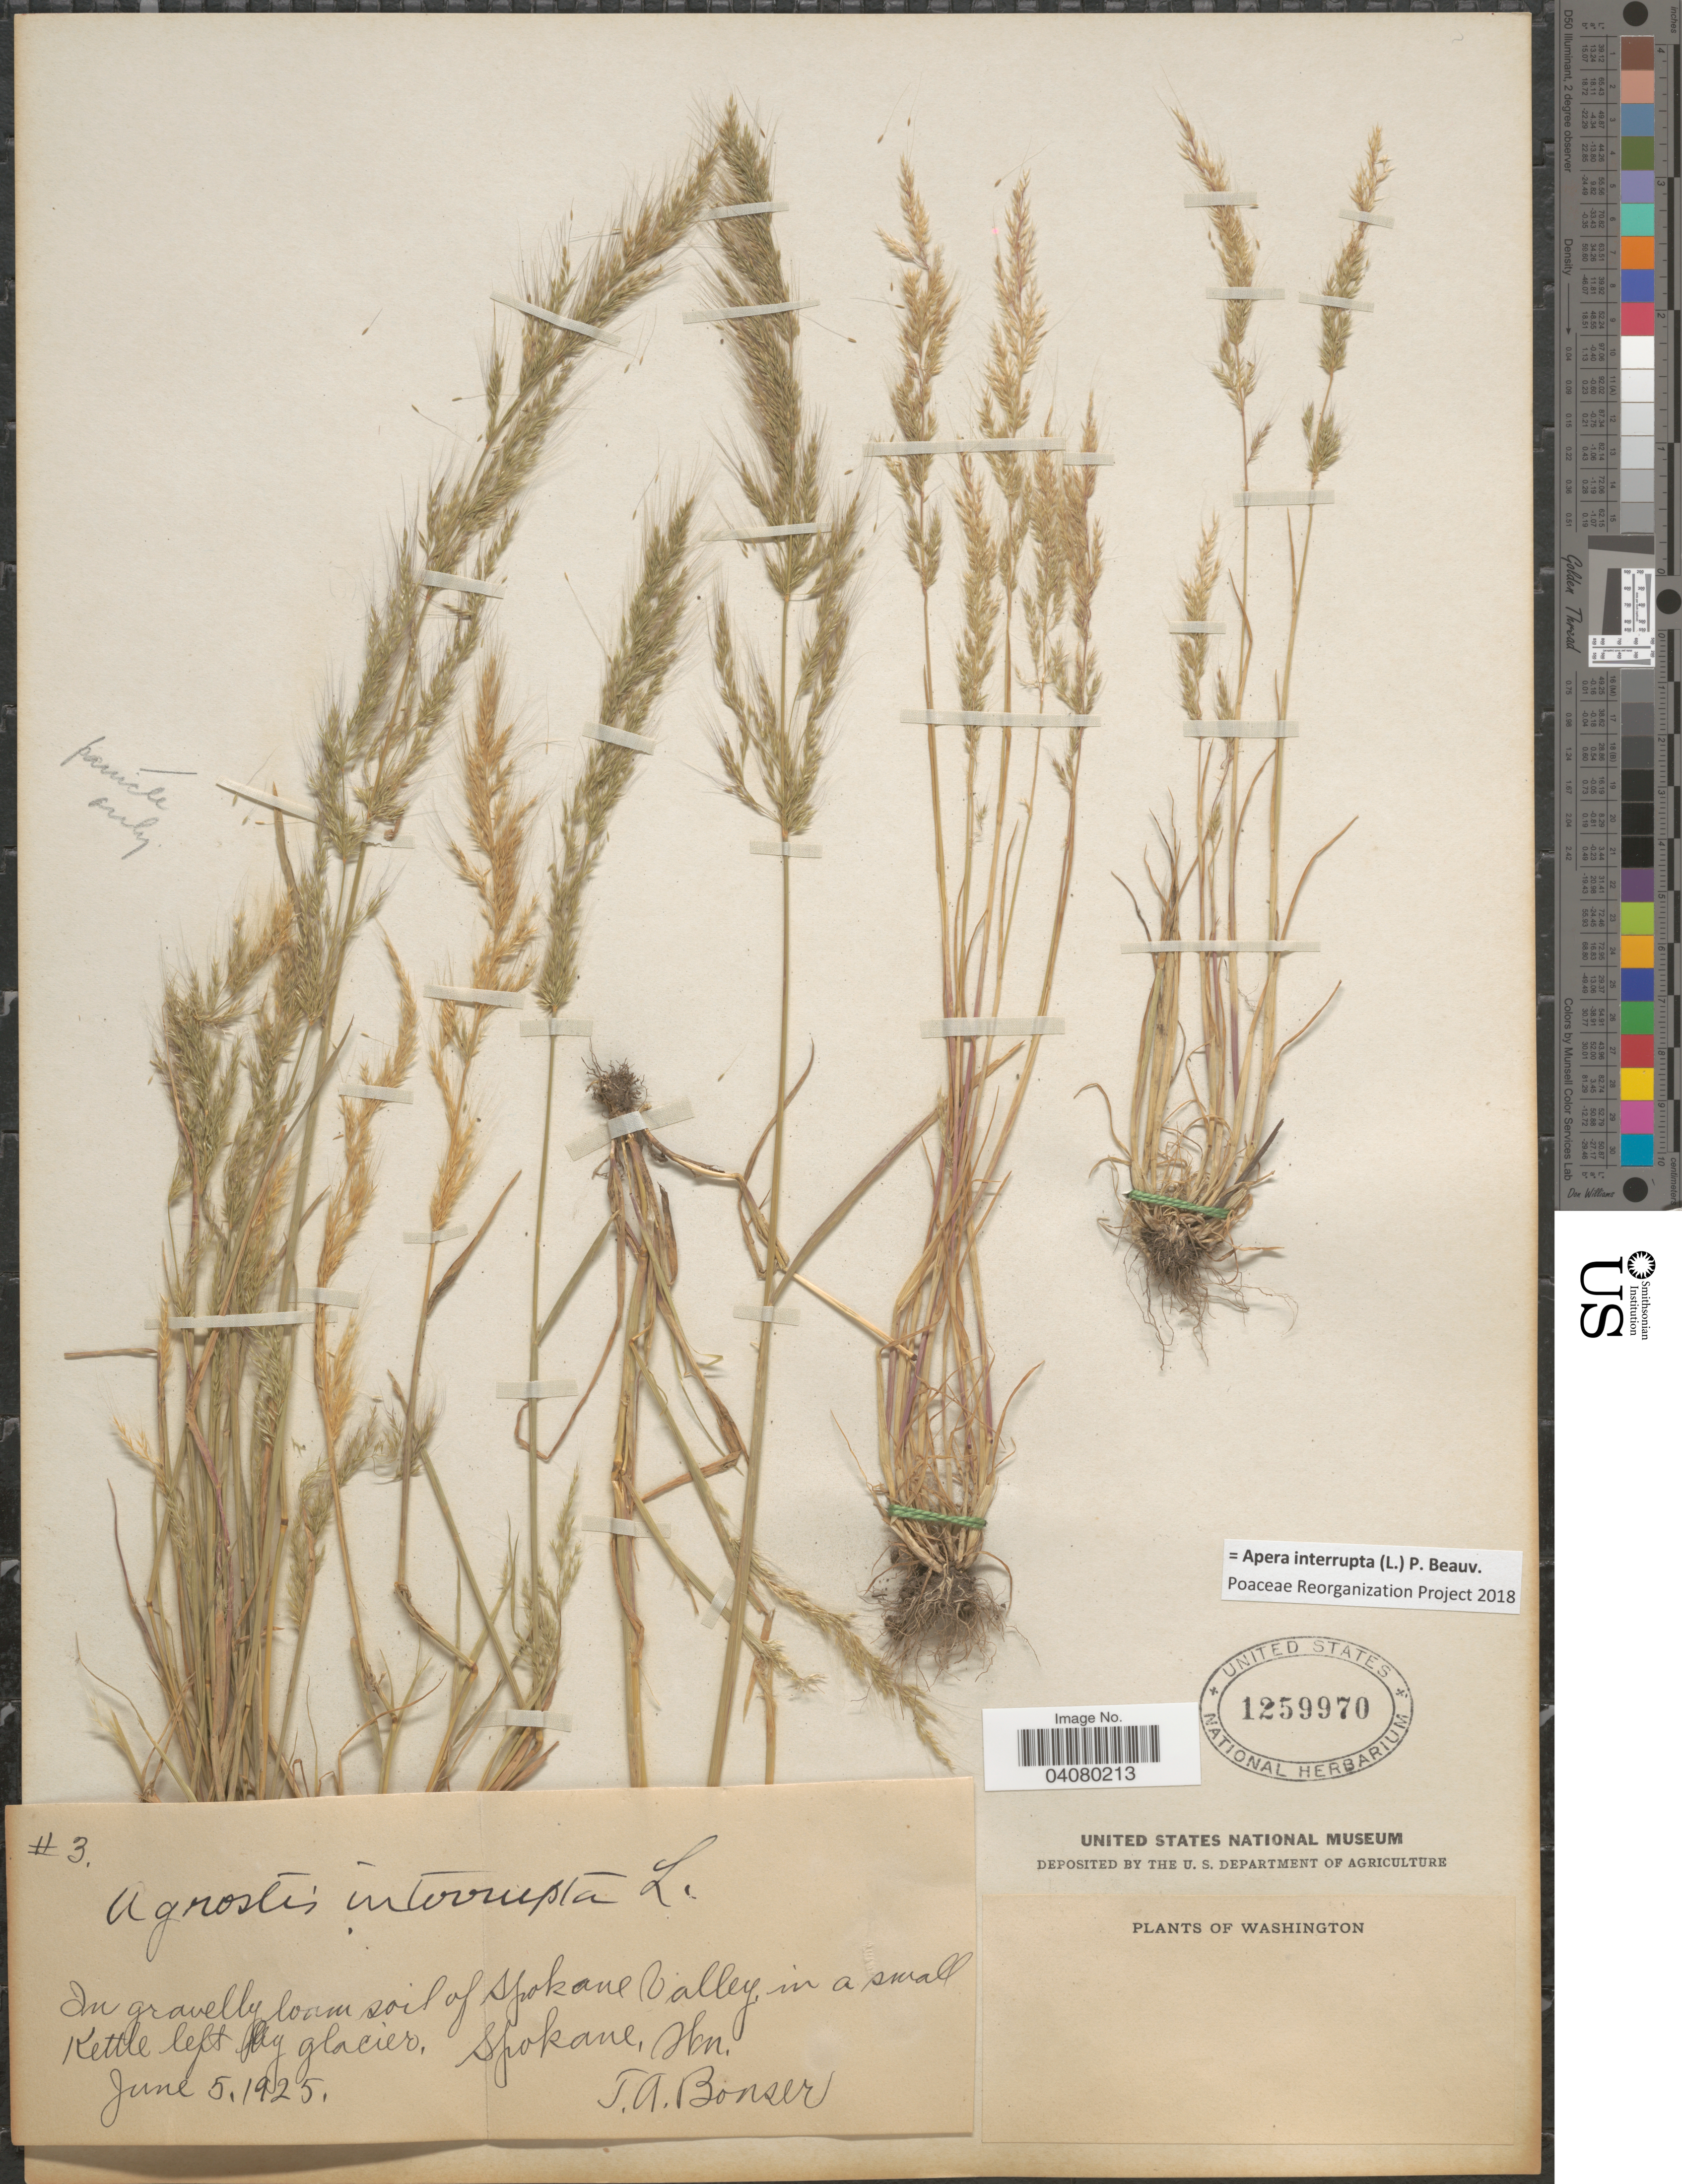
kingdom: Plantae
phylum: Tracheophyta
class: Liliopsida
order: Poales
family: Poaceae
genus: Apera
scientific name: Apera interrupta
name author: (L.) P. Beauv.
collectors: T. Bonser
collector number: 3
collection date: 1925-06-05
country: United States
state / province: Washington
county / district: Spokane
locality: In gravelly loam soil in Spokane Valley, in a small Kettle left by glacier, Spokane.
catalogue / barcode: US 1259970